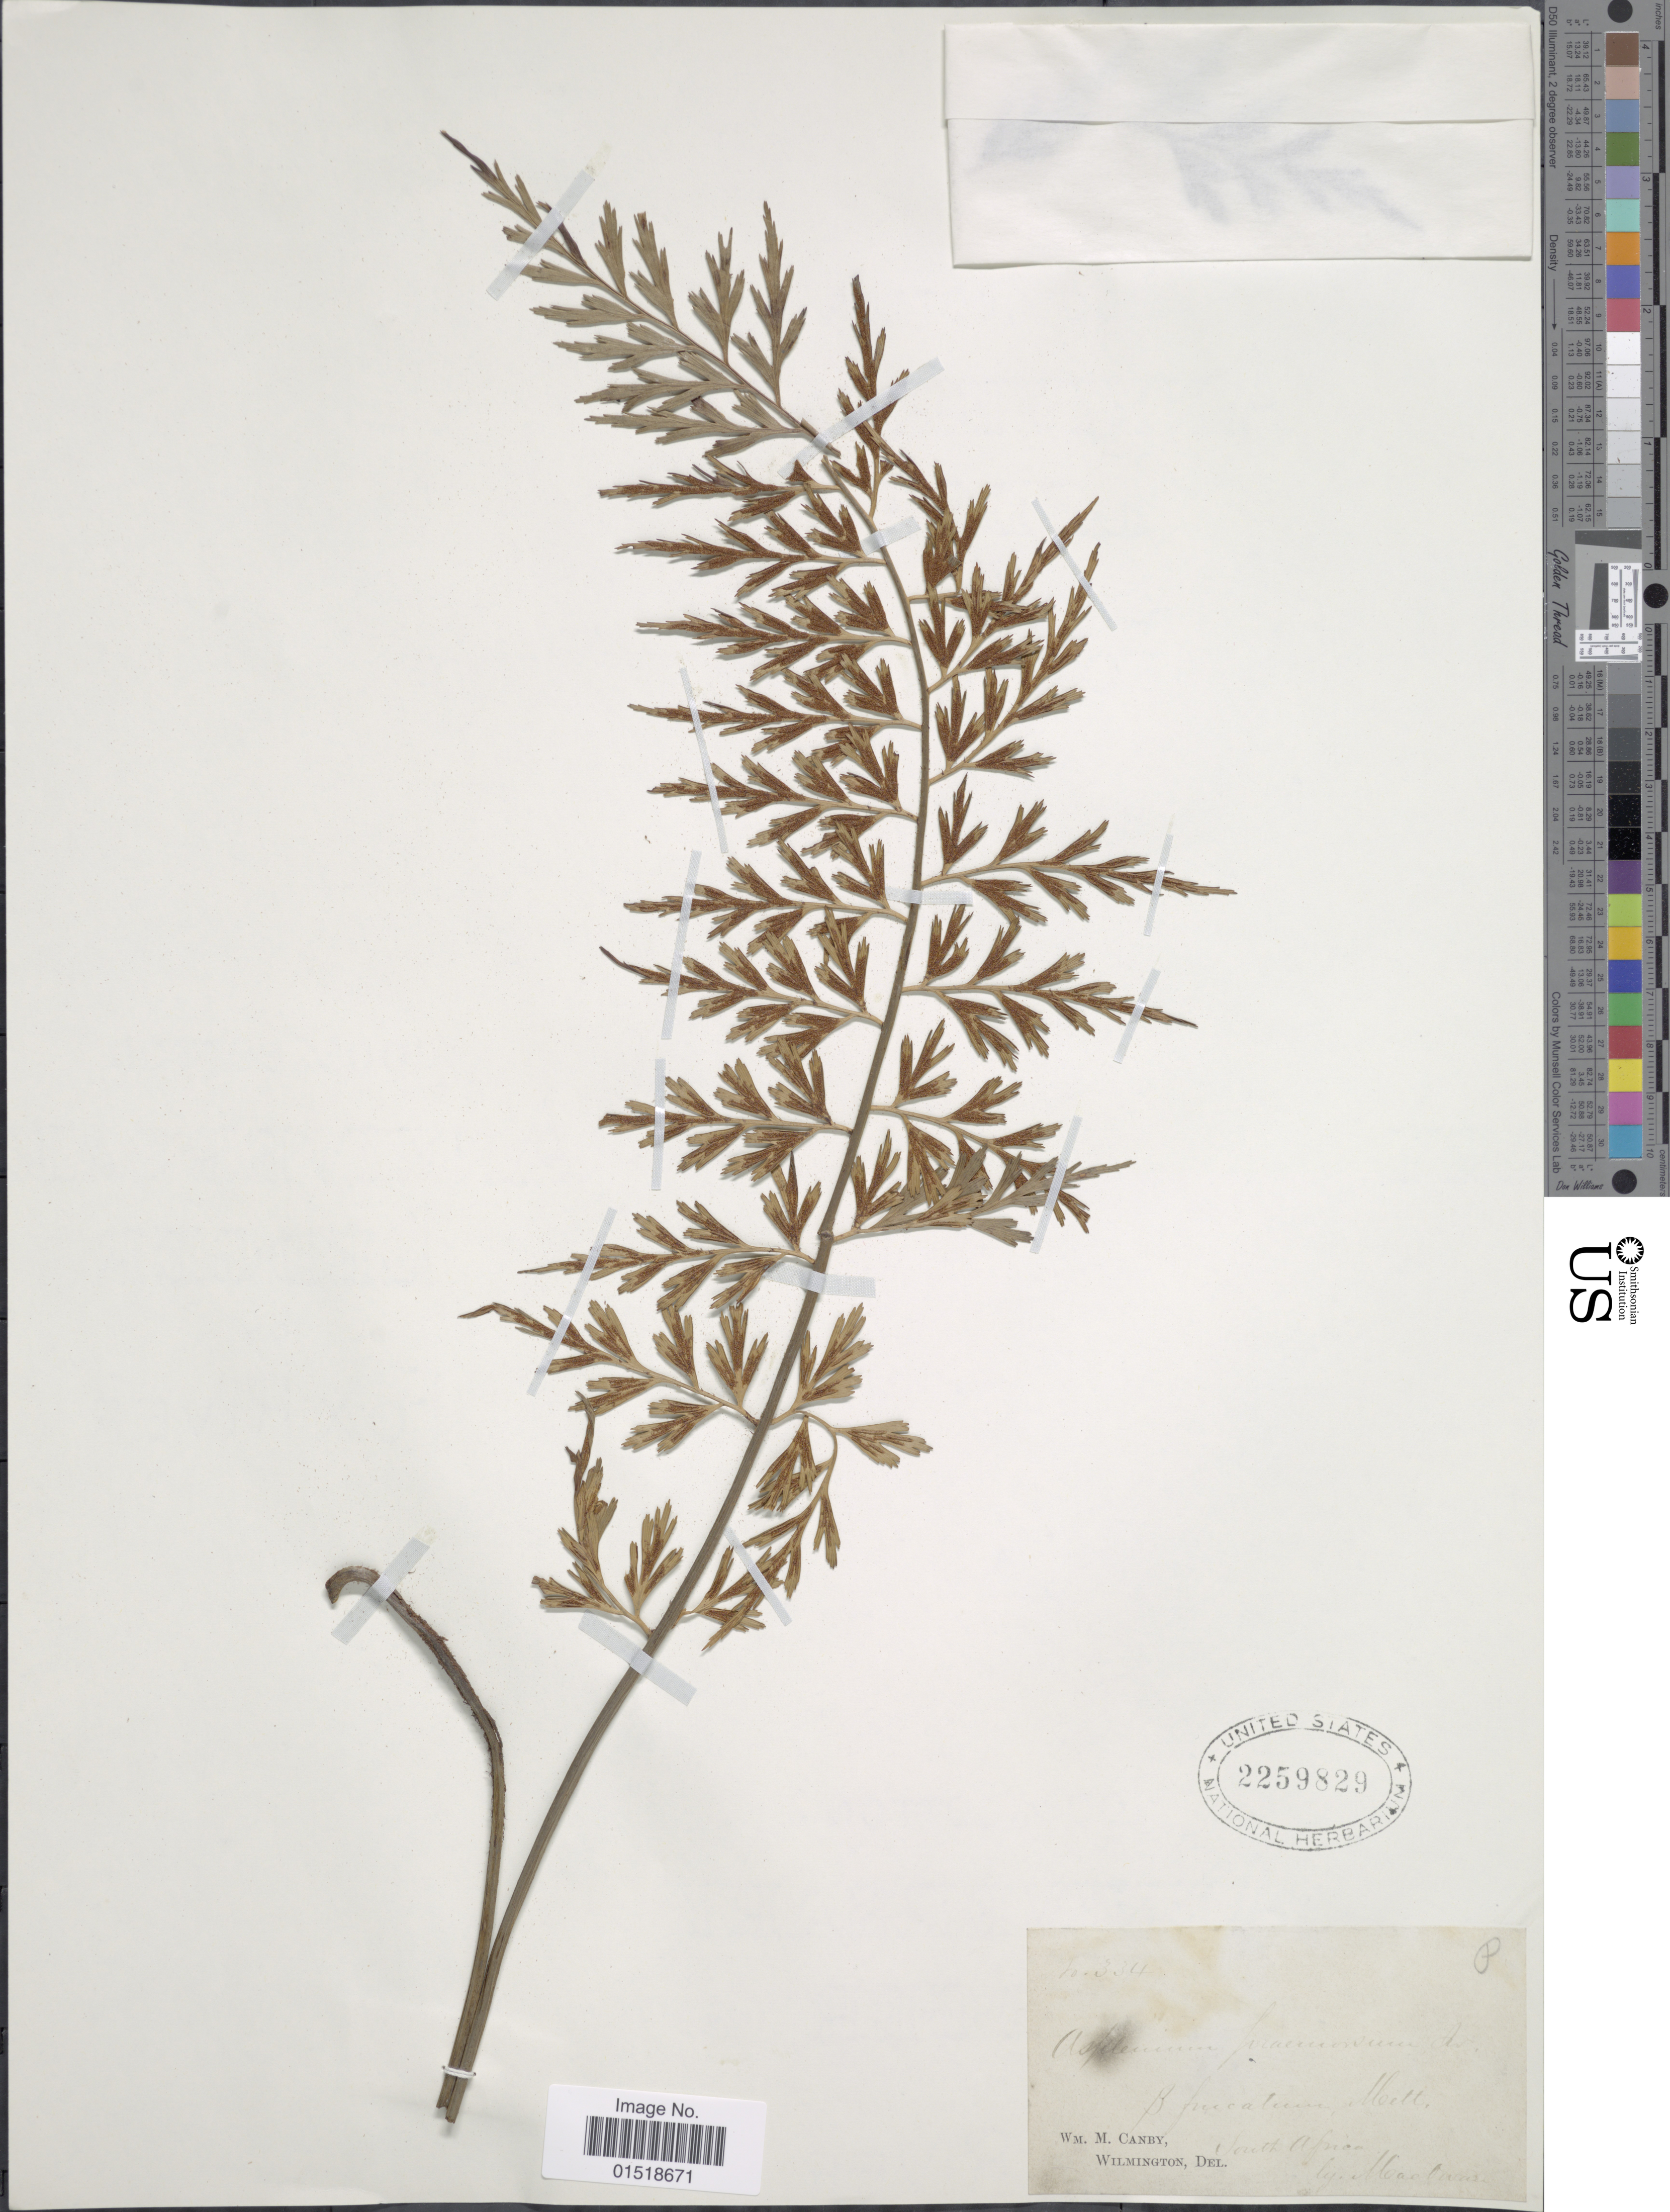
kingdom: Plantae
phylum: Tracheophyta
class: Polypodiopsida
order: Polypodiales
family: Aspleniaceae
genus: Asplenium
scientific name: Asplenium aethiopicum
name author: (Burm. f.) Bech.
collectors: Martinus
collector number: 334*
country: South Africa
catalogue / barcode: US 2259829